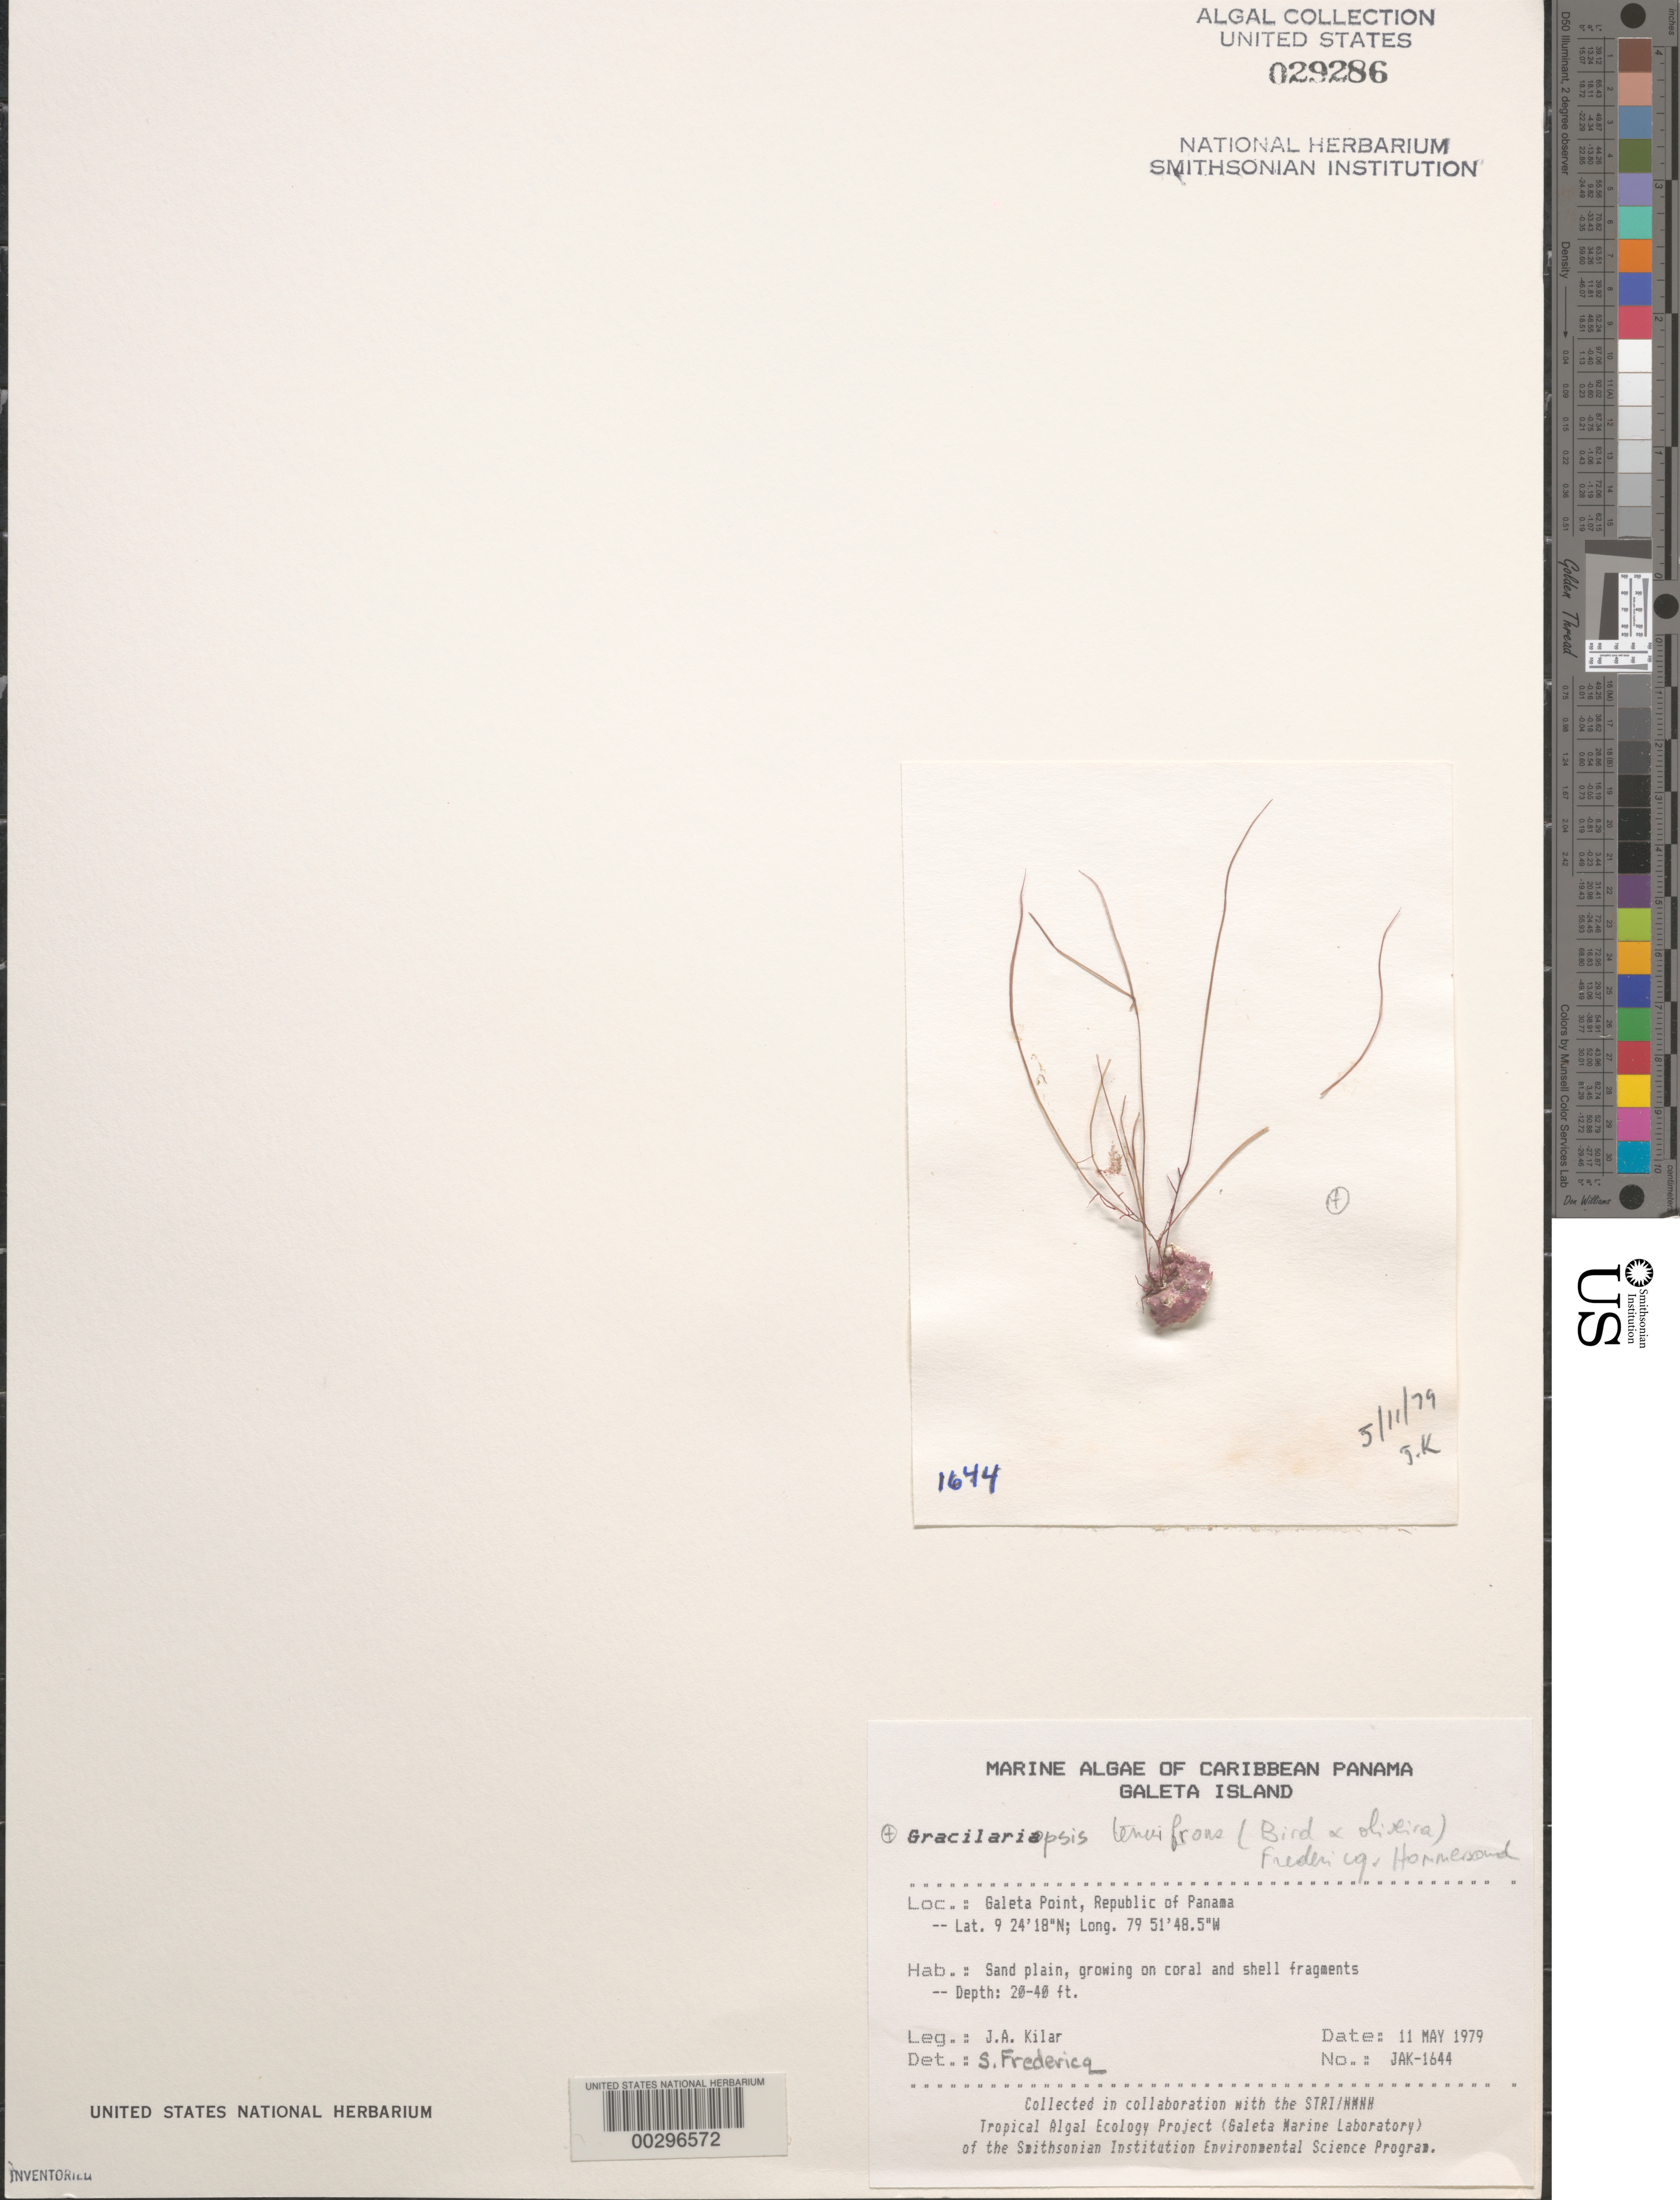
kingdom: Plantae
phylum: Rhodophyta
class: Florideophyceae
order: Gracilariales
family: Gracilariaceae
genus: Gracilariopsis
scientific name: Gracilariopsis tenuifrons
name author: (C.J. Bird & E.C. Oliveira) Fredericq & Hommersand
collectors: J. A. Kilar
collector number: JAK-1644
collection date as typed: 11 May 1979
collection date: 1979-05-11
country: Panama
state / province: Colón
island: Galeta Island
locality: Galeta Point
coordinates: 9 24' 18" N, 79 51' 48.5" W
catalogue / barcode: US 29286